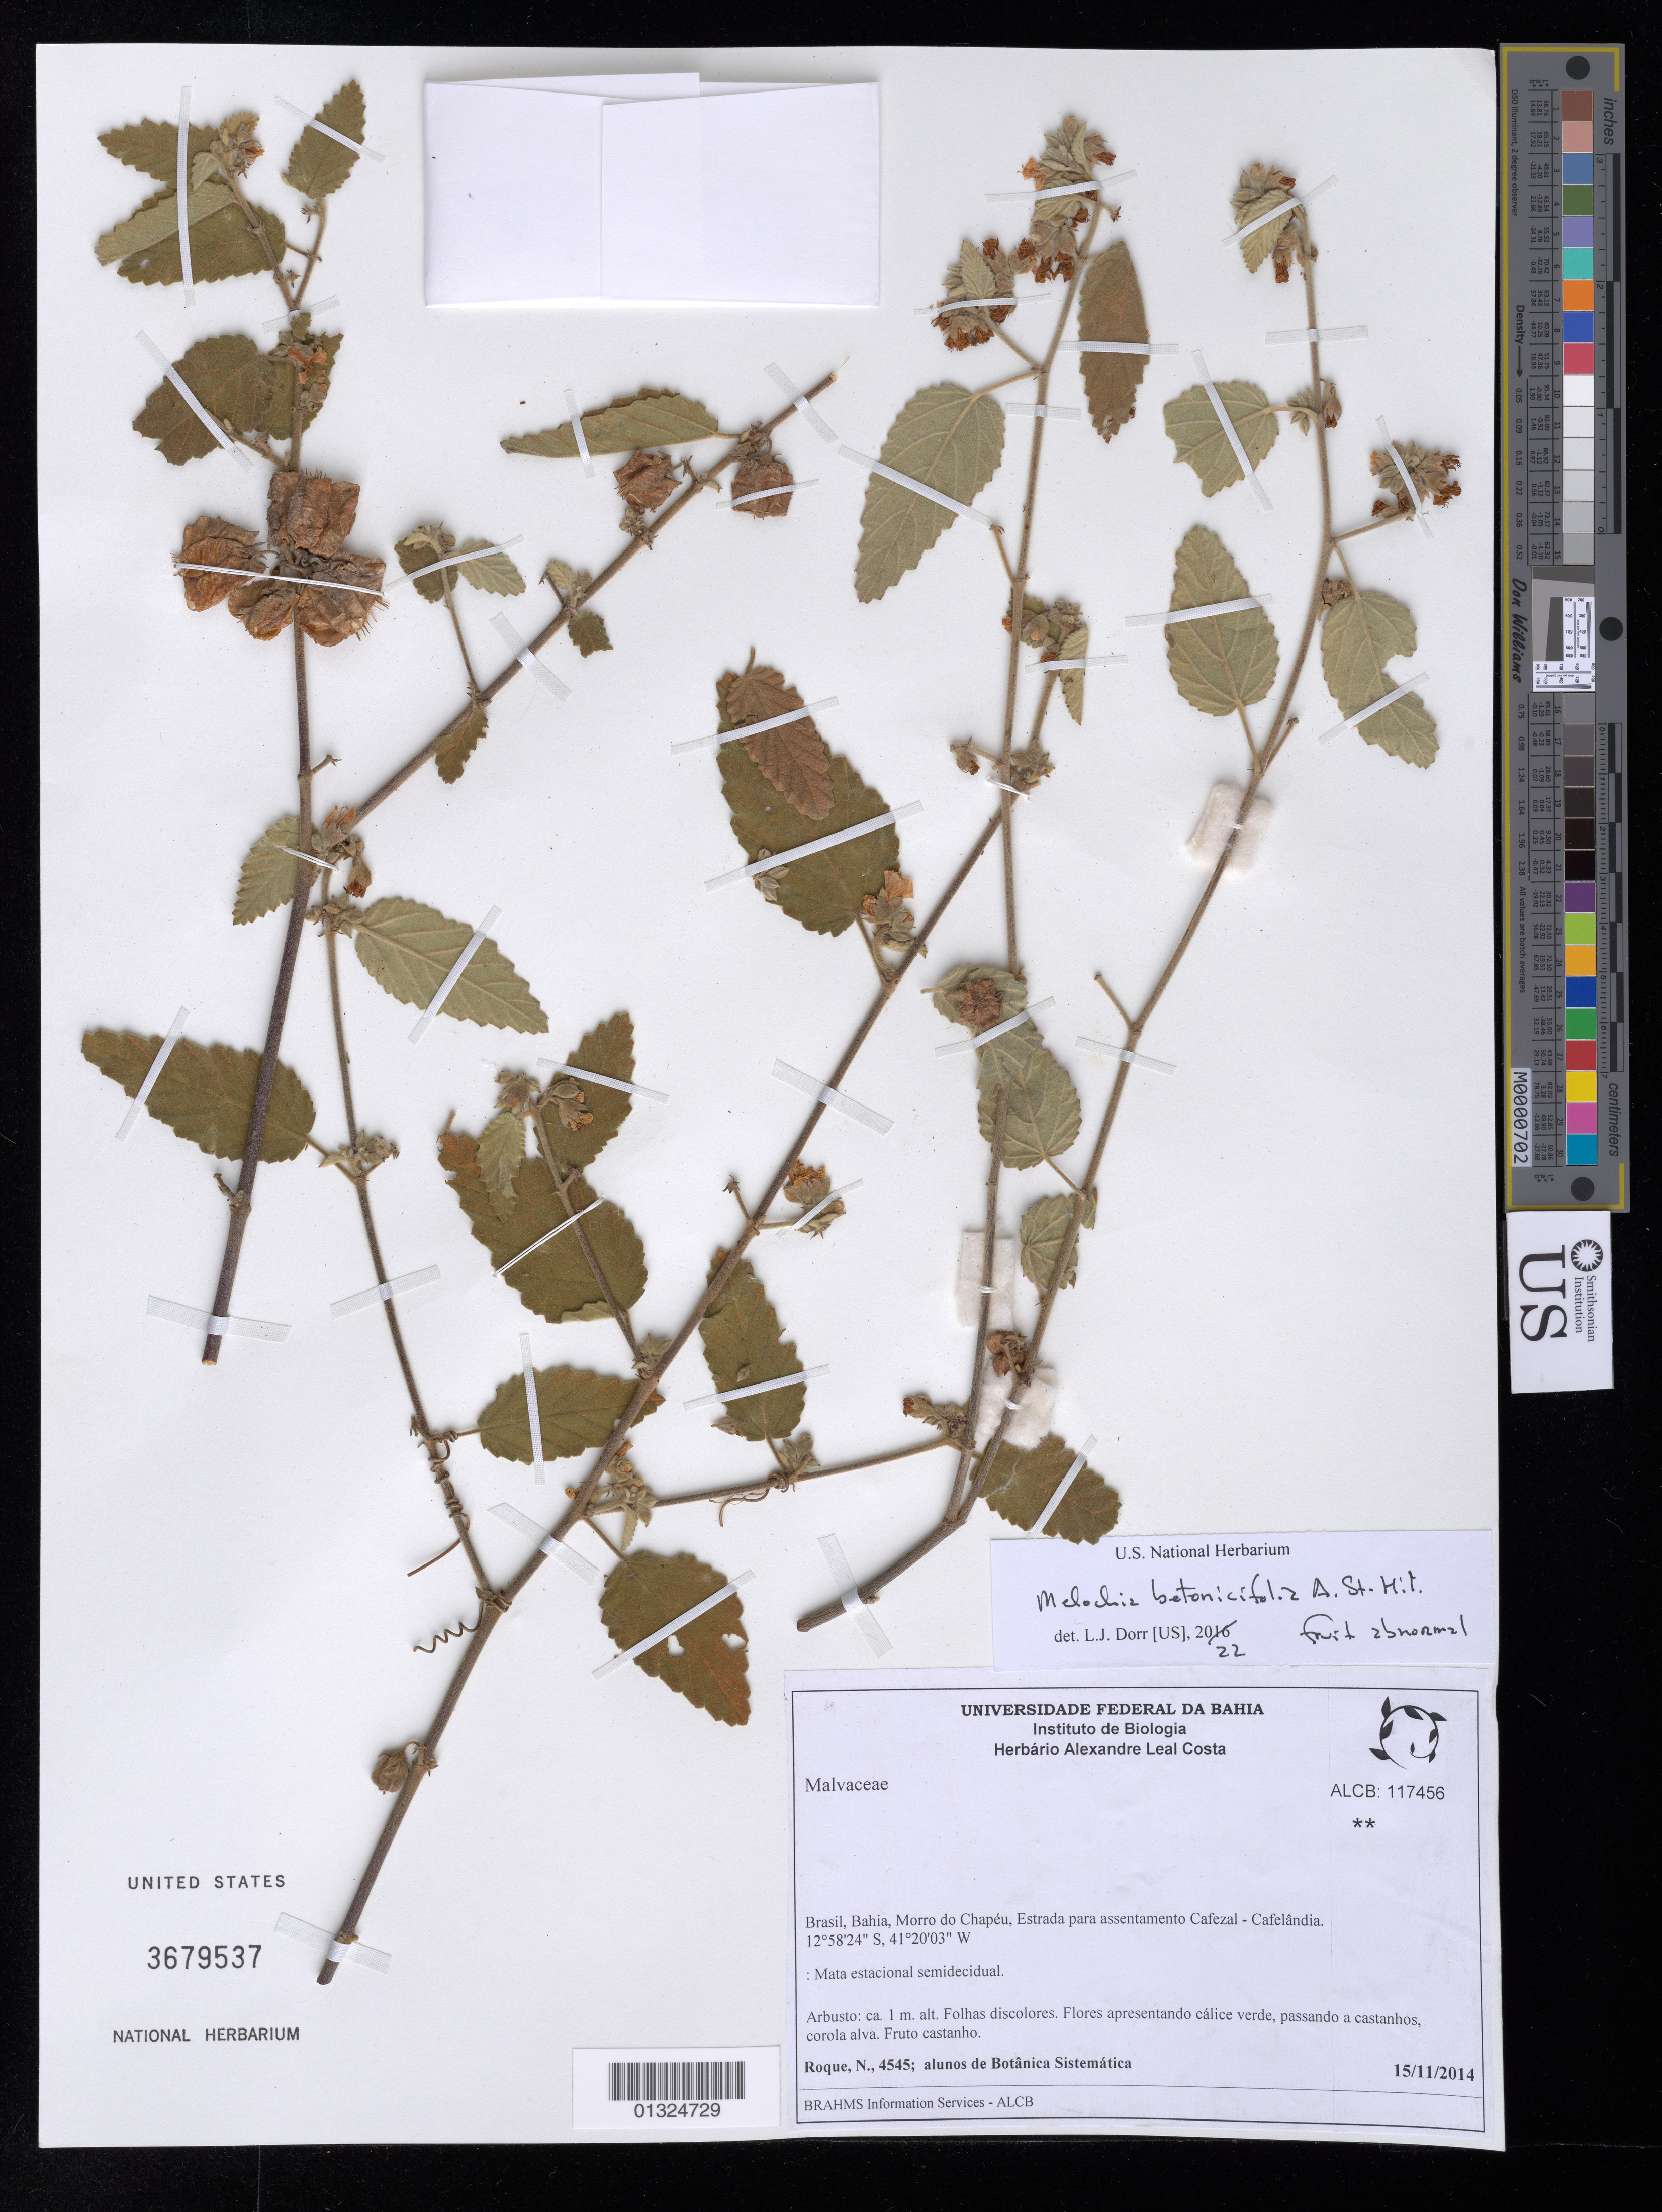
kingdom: Plantae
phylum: Tracheophyta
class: Magnoliopsida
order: Malvales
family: Malvaceae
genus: Melochia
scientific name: Melochia betonicifolia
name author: A. St.-Hil.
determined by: Dorr, L. J., (BOT), Smithsonian Institution - National Museum of Natural History (UNITED STATES)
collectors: N. Roque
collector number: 4545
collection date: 2014-11-15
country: Brazil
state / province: Bahia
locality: Morro do Chapéu, Estrada para assentamento Cafezal - Cafelândia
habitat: Mata estacional semidecidual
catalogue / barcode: US 3679537